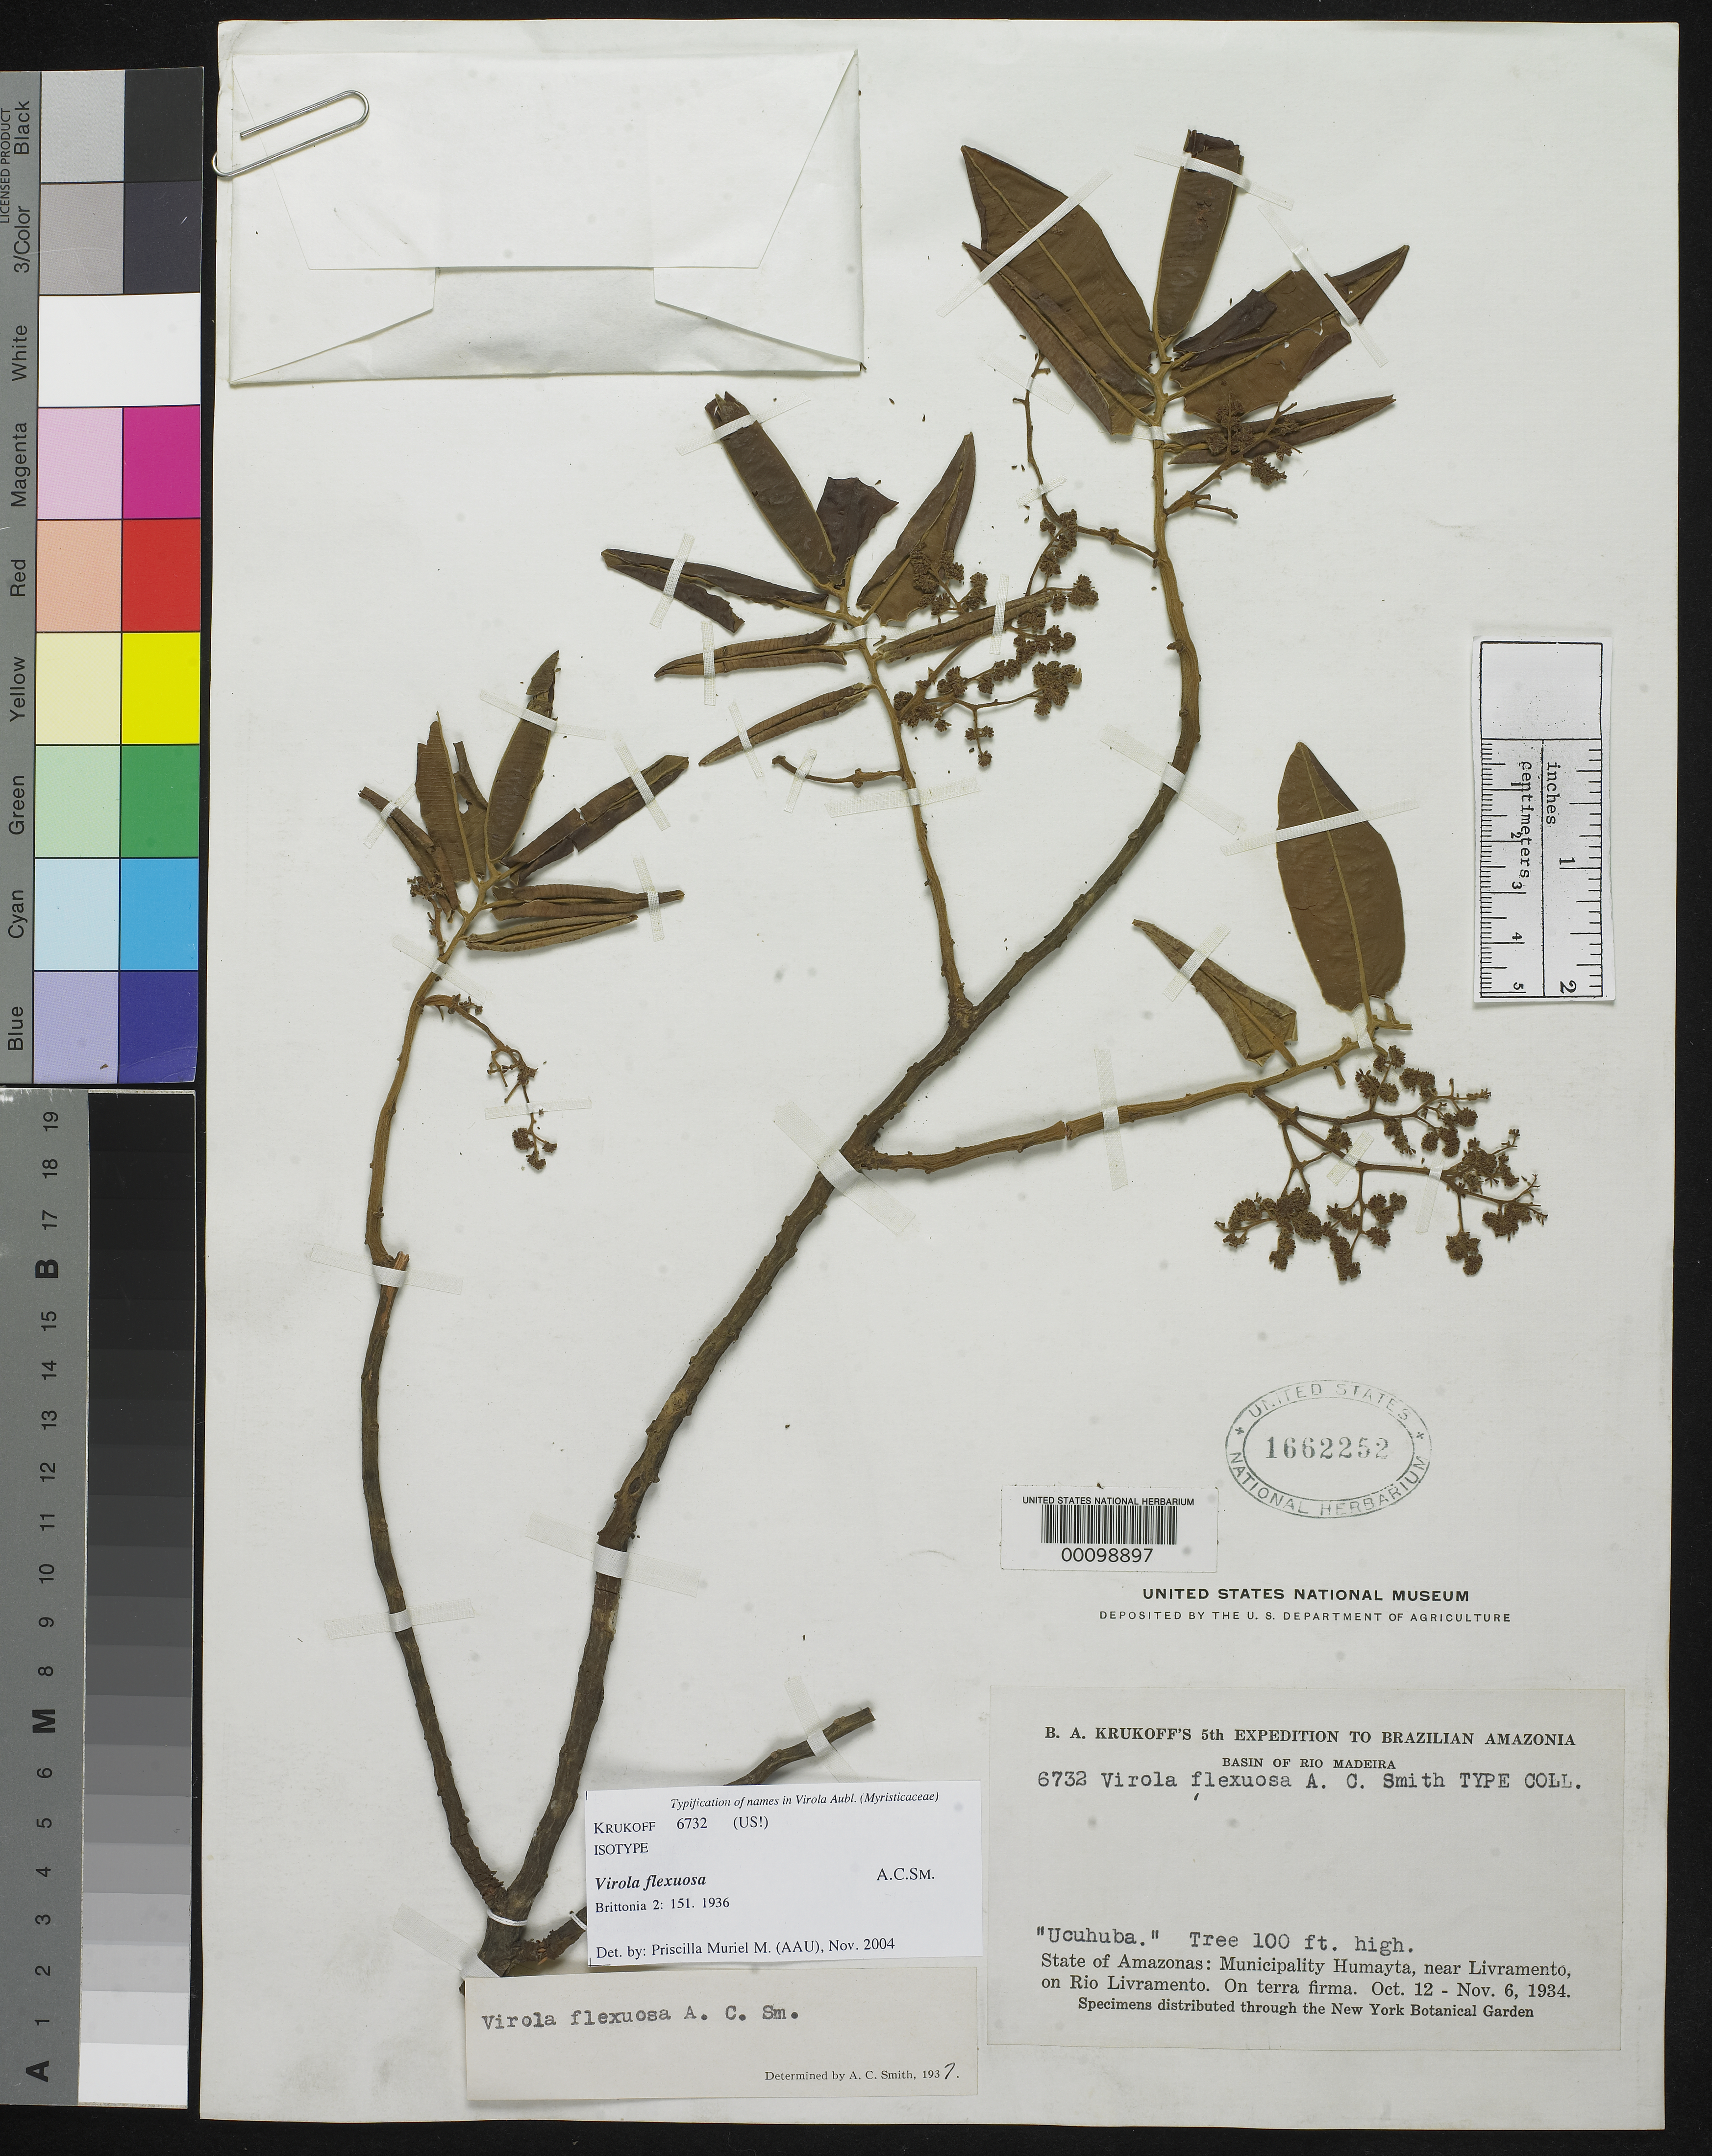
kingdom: Plantae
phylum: Tracheophyta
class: Magnoliopsida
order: Magnoliales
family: Myristicaceae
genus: Virola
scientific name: Virola flexuosa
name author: A.C. Sm.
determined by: Muriel M., P., AAU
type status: Isotype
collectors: B. A. Krukoff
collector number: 6732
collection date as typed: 12 Oct 1934 to 06 Nov 1934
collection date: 1934-10-12/1934-11-06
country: Brazil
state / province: Amazonas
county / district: Humaitá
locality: Near Livramento on Rio Livramento.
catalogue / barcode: US 1662252